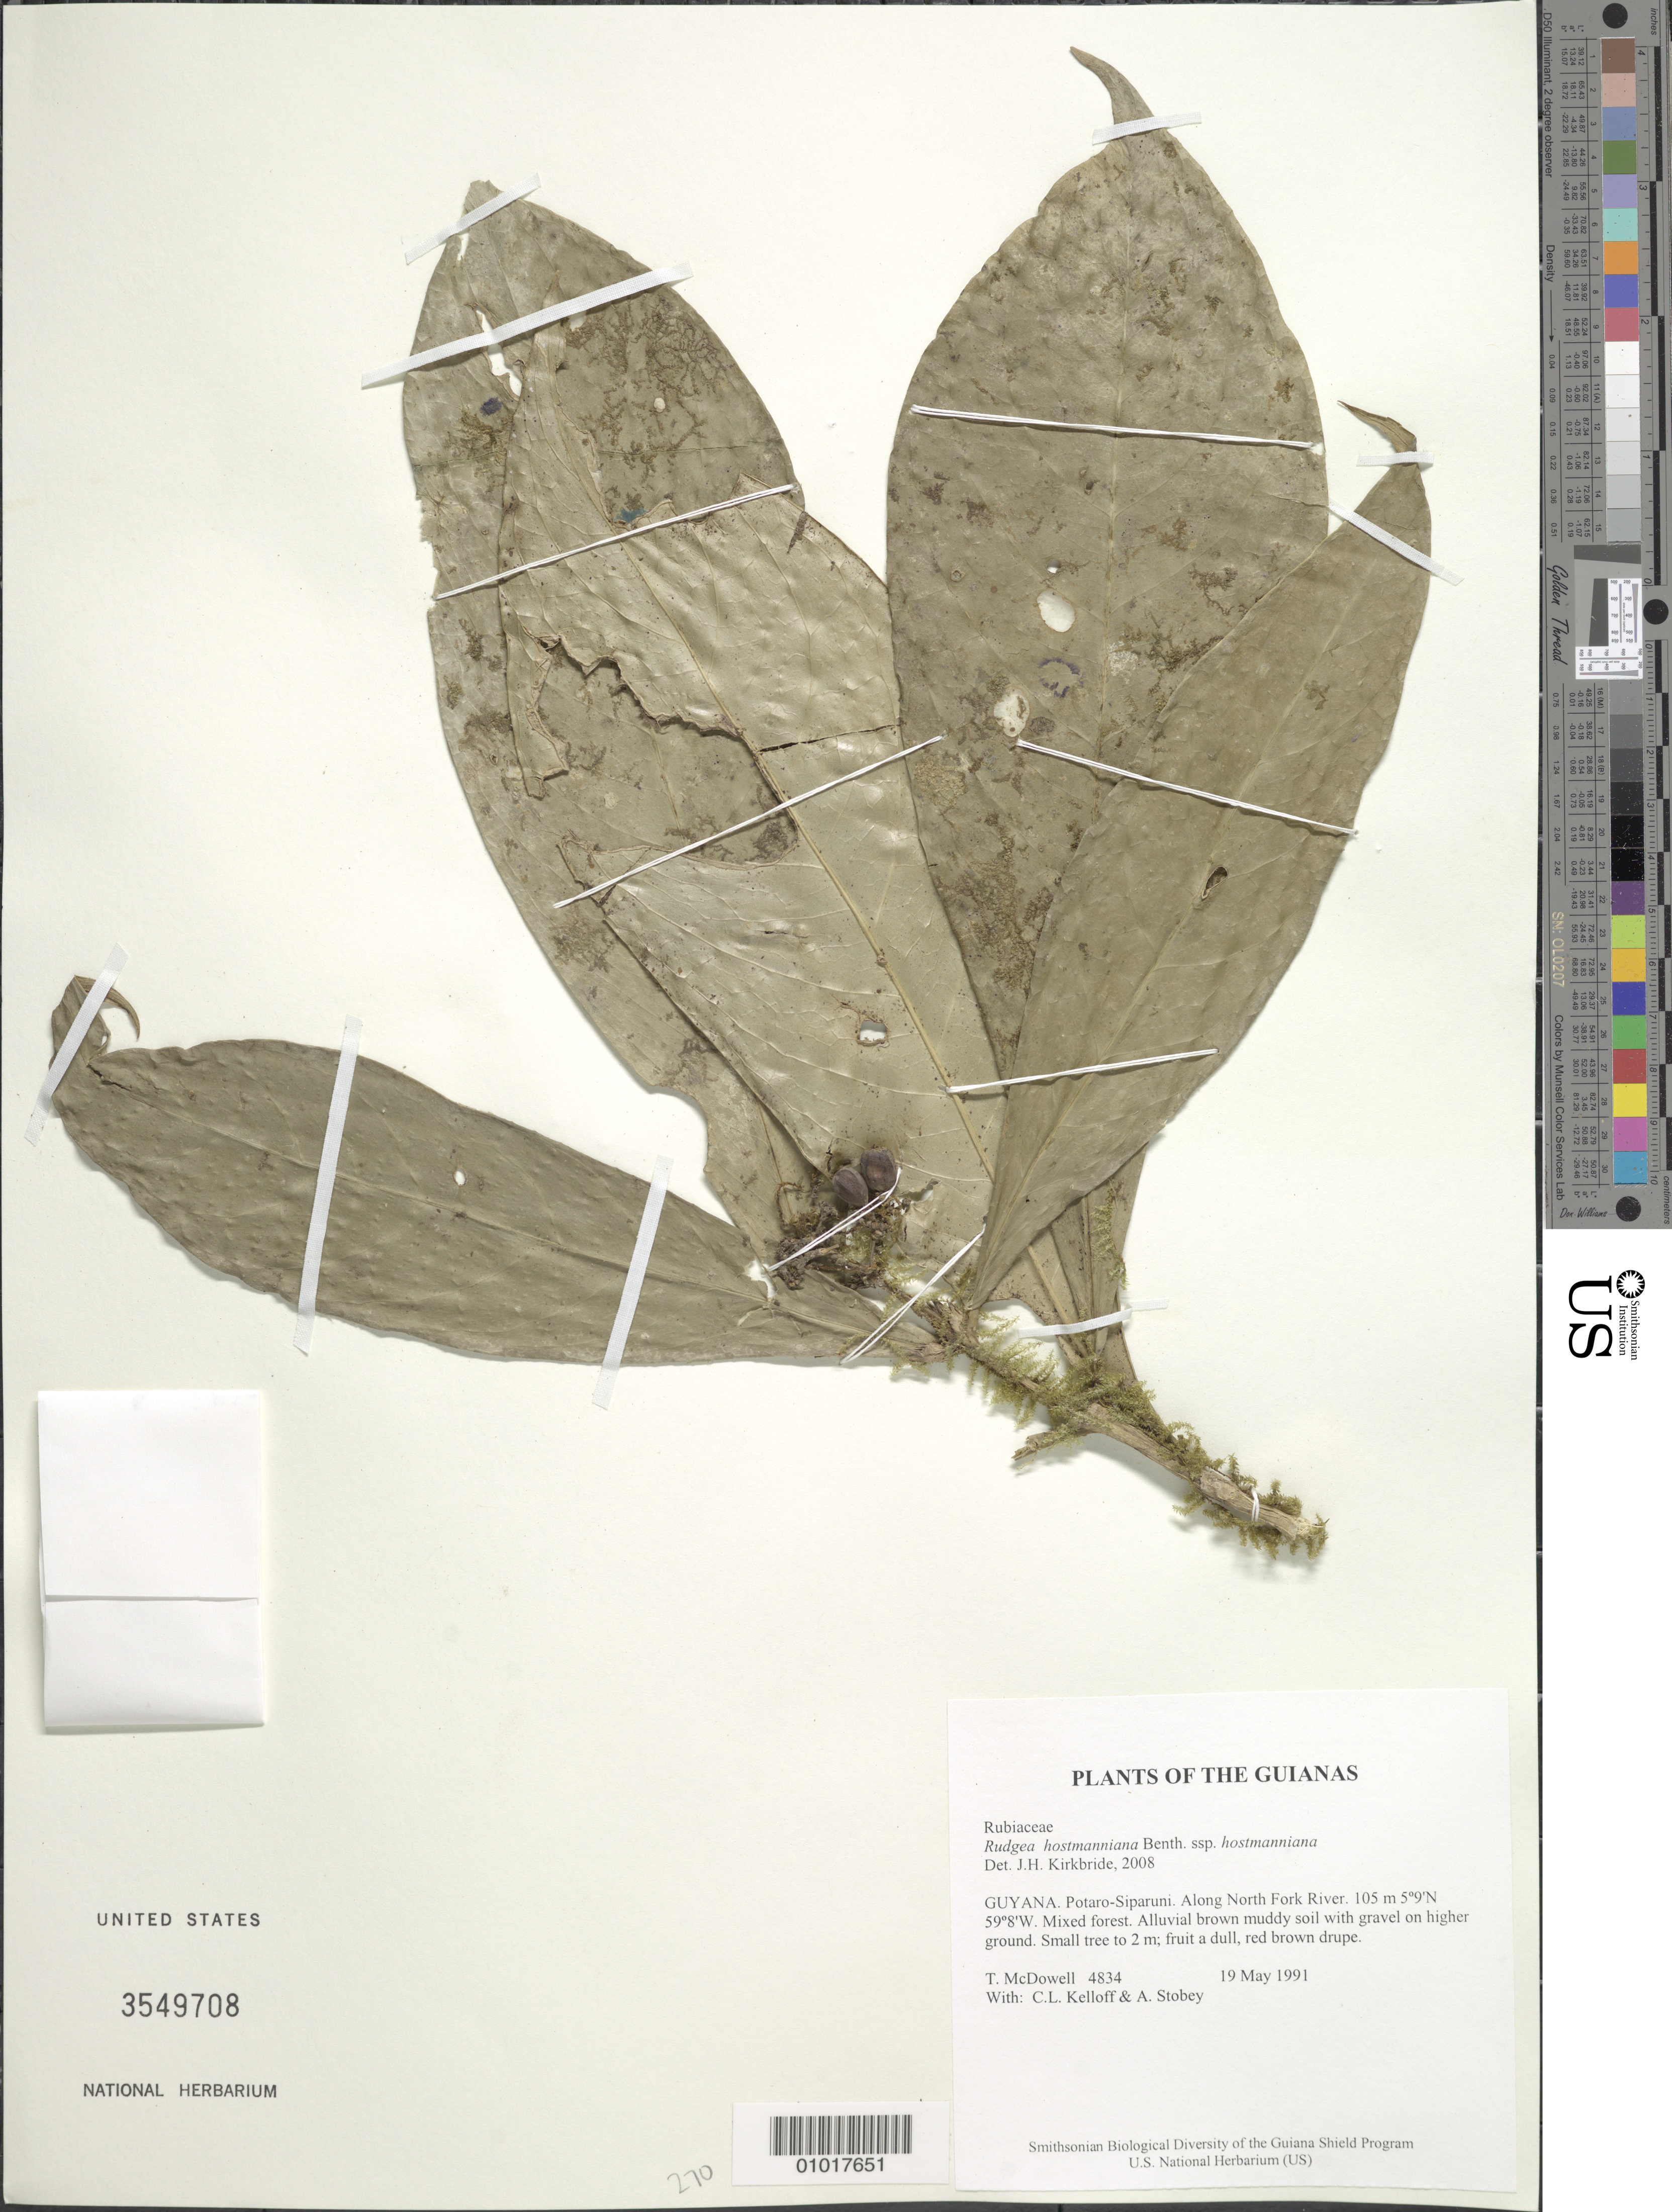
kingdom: Plantae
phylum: Tracheophyta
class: Magnoliopsida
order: Gentianales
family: Rubiaceae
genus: Rudgea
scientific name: Rudgea hostmanniana subsp. hostmanniana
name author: Benth.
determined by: Kirkbride, J. H.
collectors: T. McDowell, C. L. Kelloff & A. Stobey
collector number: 4834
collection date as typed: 19 May 1991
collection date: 1991-05-19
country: Guyana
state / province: Potaro-Siparuni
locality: Along North Fork River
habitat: Mixed forest. Alluvial brown muddy soil with gravel on higher ground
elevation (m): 105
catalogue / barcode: US 3549708